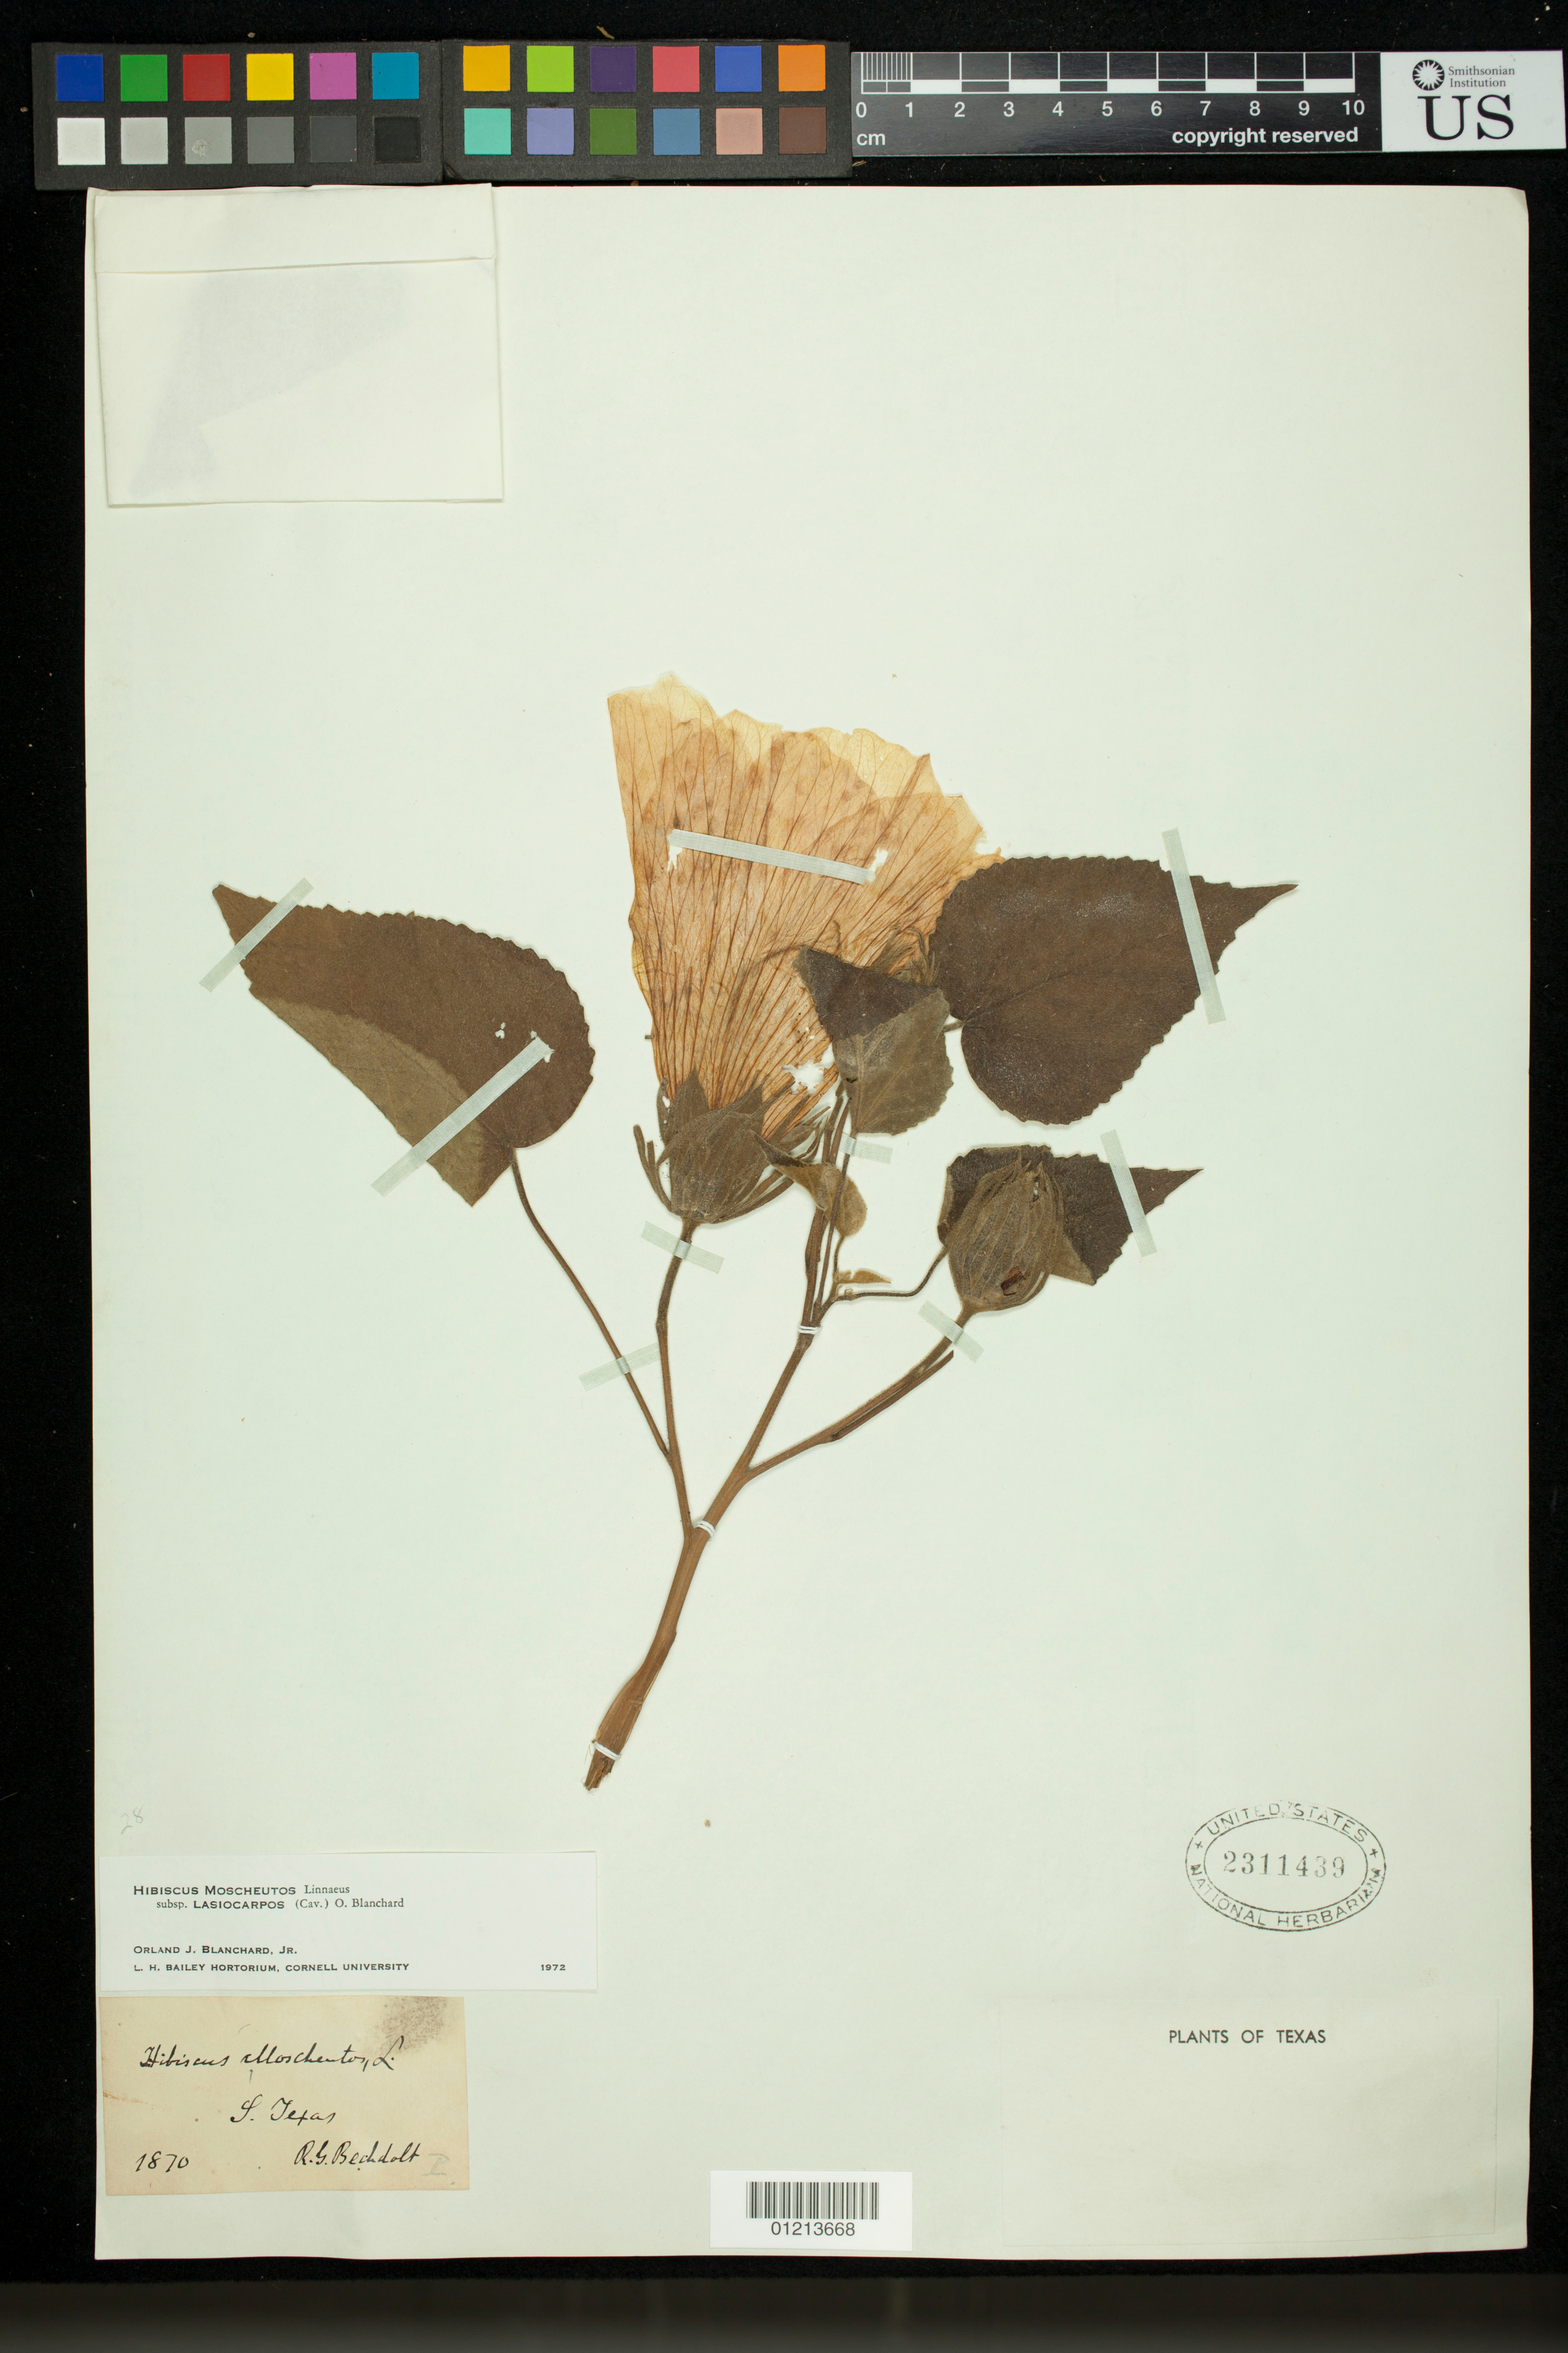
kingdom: Plantae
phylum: Tracheophyta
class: Magnoliopsida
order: Malvales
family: Malvaceae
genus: Hibiscus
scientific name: Hibiscus moscheutos subsp. lasiocarpos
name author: (Cav.) O.J. Blanch.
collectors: R. Bechdolt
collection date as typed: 1870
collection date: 1870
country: United States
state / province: Texas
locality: S texas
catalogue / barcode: US 2311439